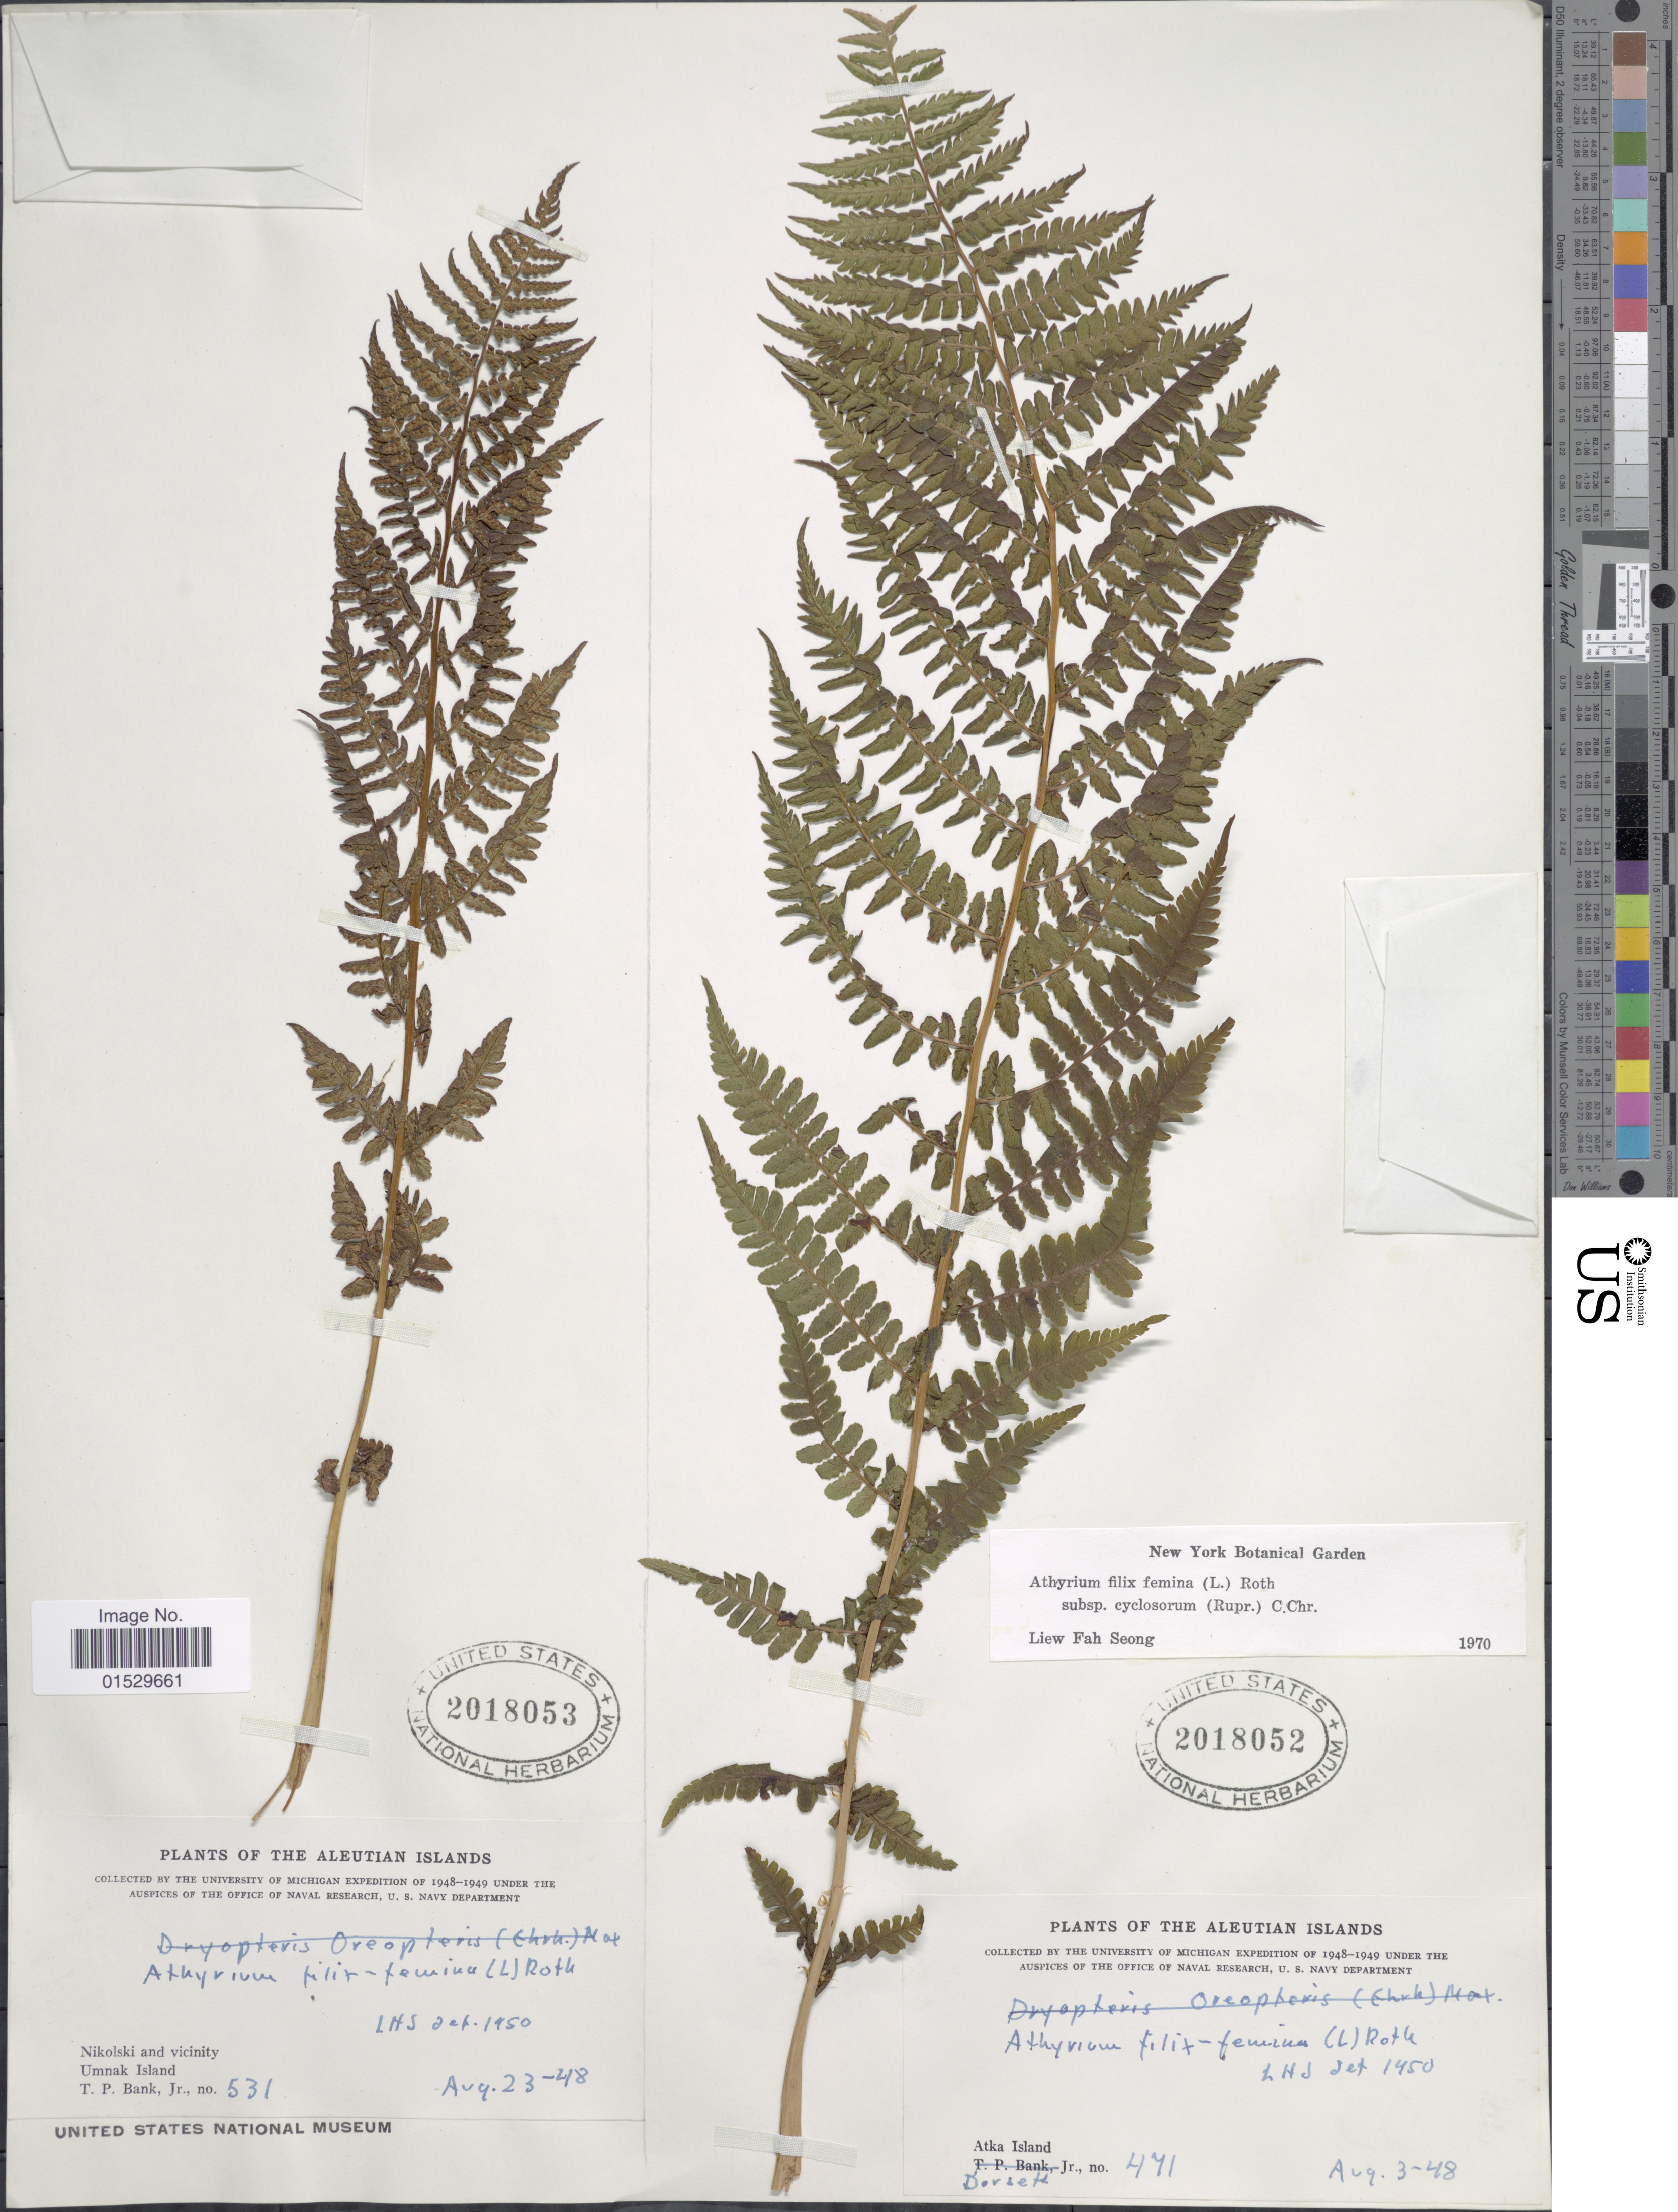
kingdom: Plantae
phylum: Tracheophyta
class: Polypodiopsida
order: Polypodiales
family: Athyriaceae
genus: Athyrium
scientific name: Athyrium filix-femina subsp. cyclosorum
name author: (Rupr.) C. Chr.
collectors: T. Bank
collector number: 531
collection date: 1948-08-23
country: United States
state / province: Alaska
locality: Aleutian Islands, Nikolski and vicinity, Umnak Island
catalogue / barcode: US 2018053